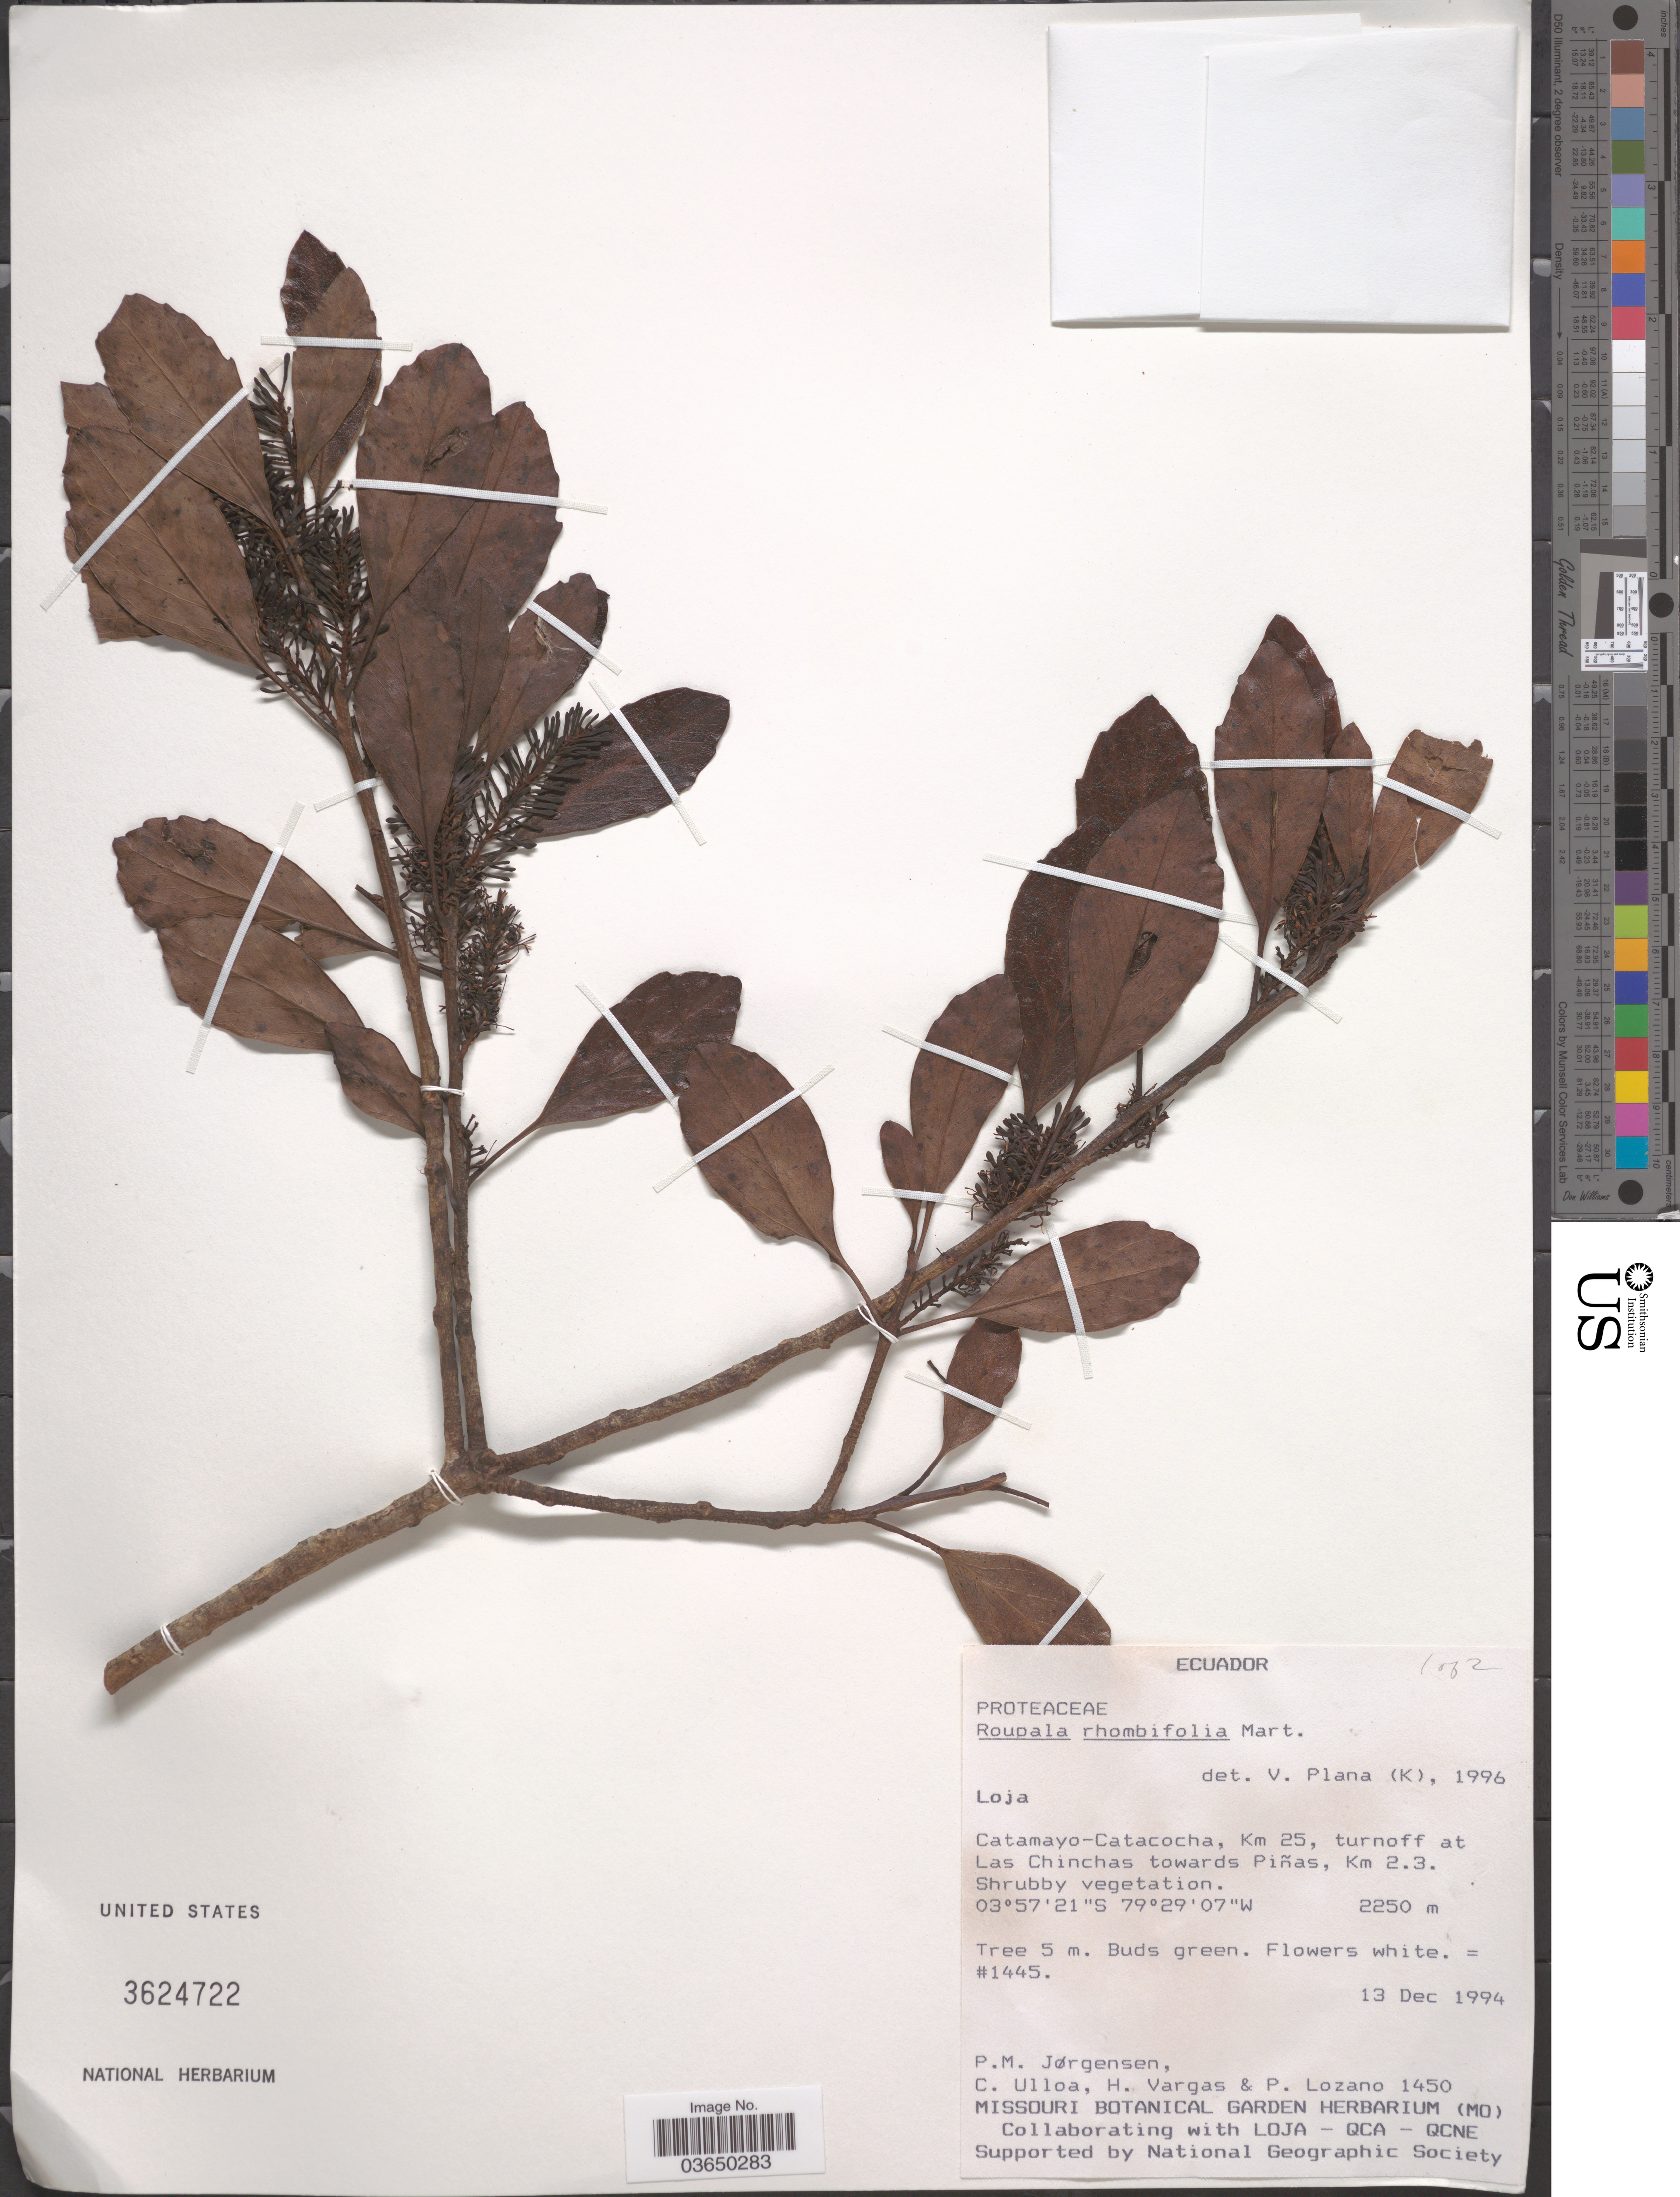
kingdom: Plantae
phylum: Tracheophyta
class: Magnoliopsida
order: Proteales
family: Proteaceae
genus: Roupala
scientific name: Roupala rhombifolia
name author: Mart. ex Meisn.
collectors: P. Jørgensen, C. Ulloa, H. Vargas & P. Lozano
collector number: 1450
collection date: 1994-12-13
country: Ecuador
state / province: Loja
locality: Catamayo-Catacocha, Km 25, turnoff at Las Chinchas towards Piñas, Km 2.3.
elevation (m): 2250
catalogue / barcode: US 3624722